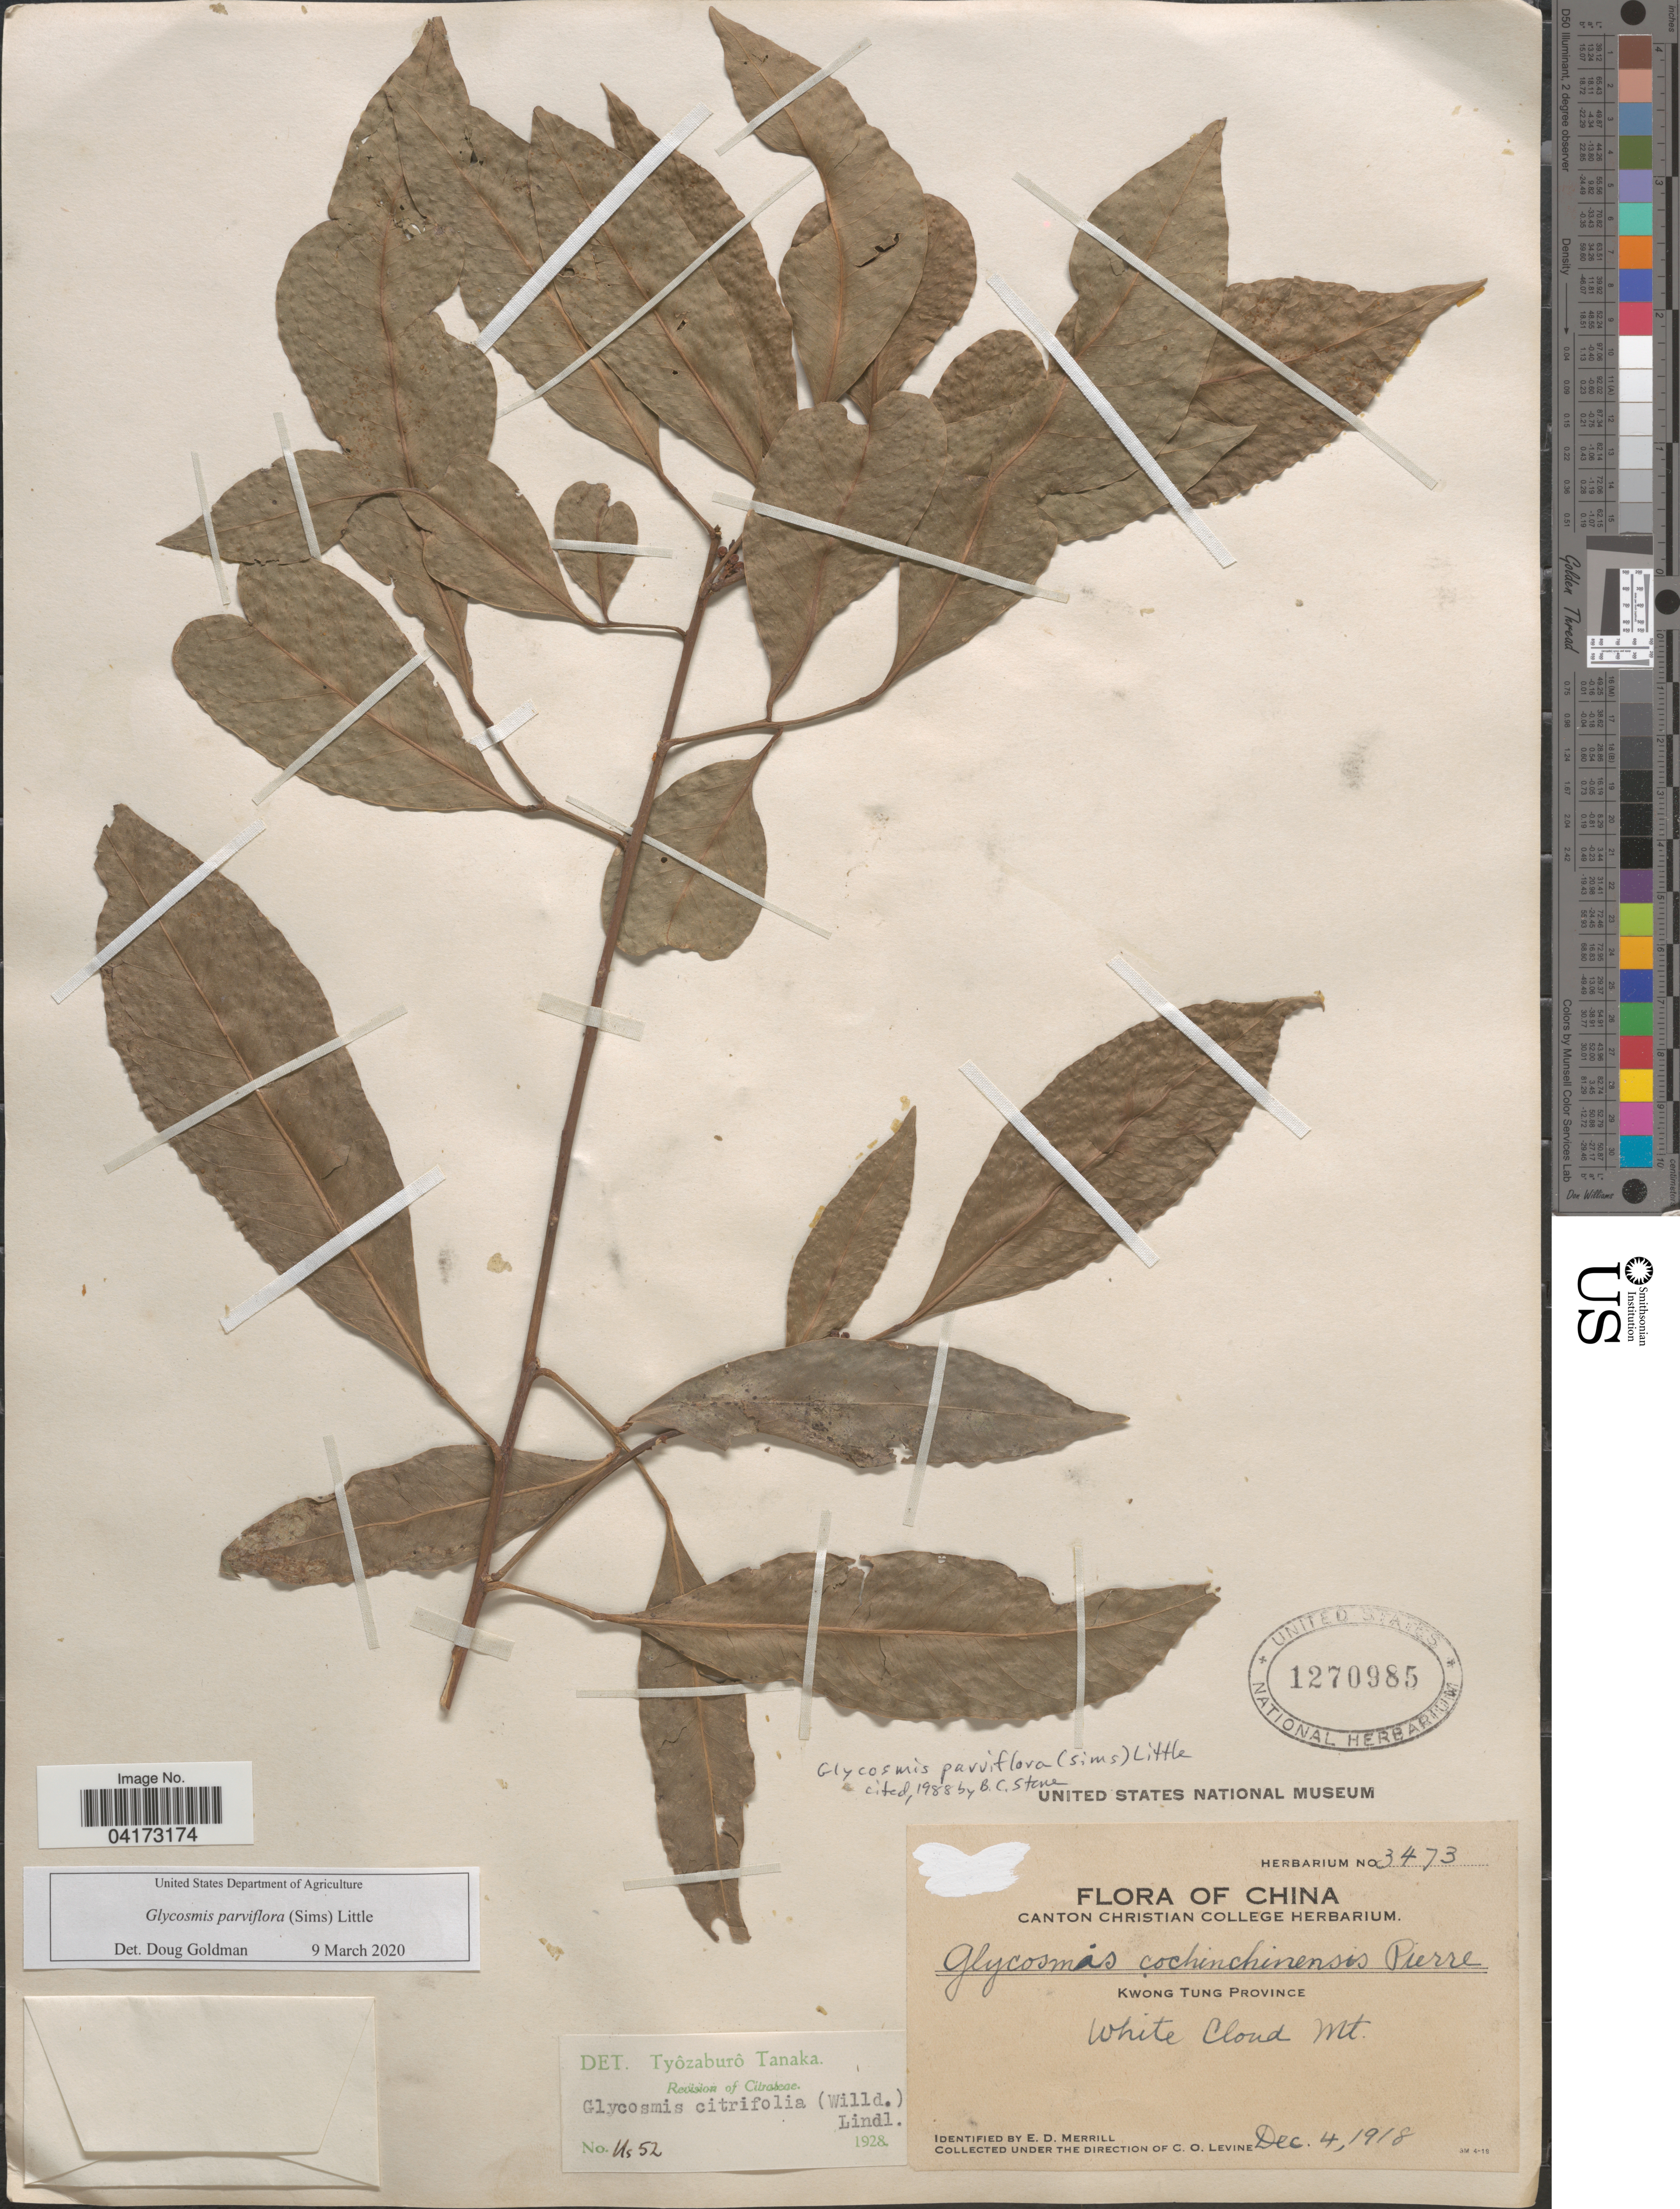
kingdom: Plantae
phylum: Tracheophyta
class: Magnoliopsida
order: Sapindales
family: Rutaceae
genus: Glycosmis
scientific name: Glycosmis parviflora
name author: (Sims) Little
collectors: C. O. Levine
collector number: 3473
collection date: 1918-12-04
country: China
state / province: Guangdong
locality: Kwong Tung Province. White Cloud Mt.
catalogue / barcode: US 1270985